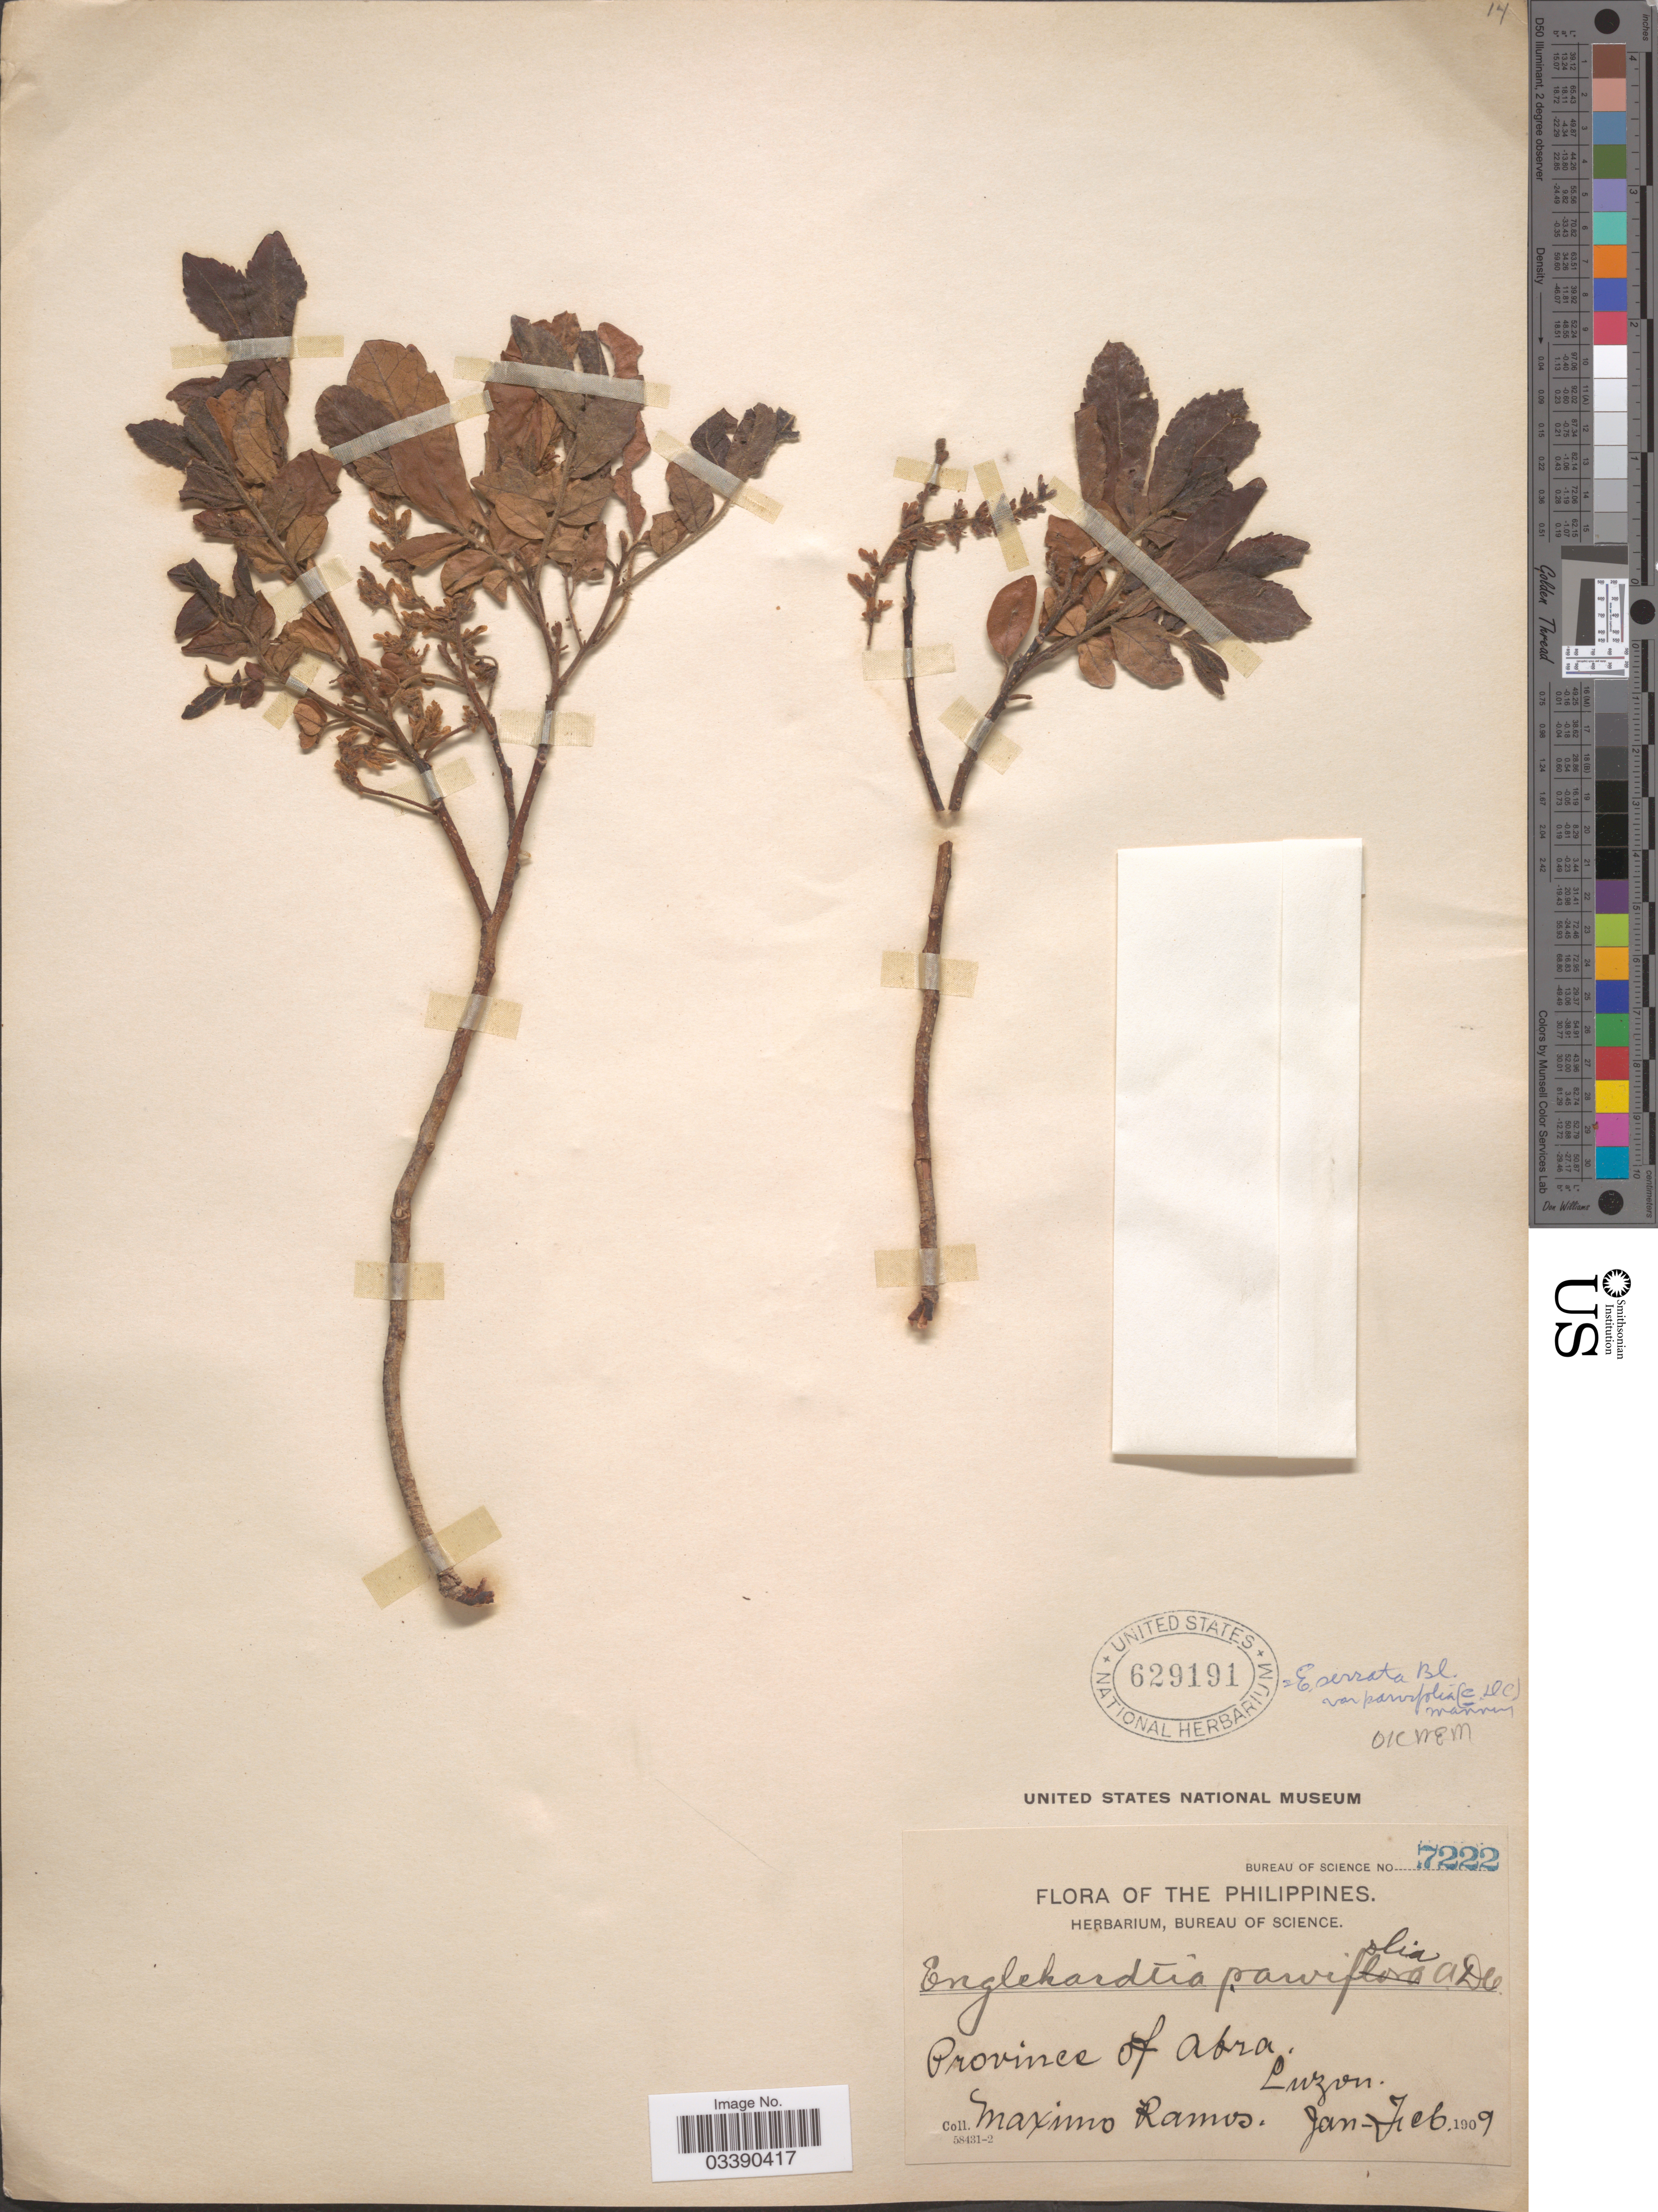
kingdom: Plantae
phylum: Tracheophyta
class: Magnoliopsida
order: Fagales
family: Juglandaceae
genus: Engelhardia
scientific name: Engelhardia serrata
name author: Blume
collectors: M. Ramos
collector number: Bureau of Science 7222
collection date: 1909-01/1909-02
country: Philippines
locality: Province of Abra. Luzon.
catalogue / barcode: US 629191